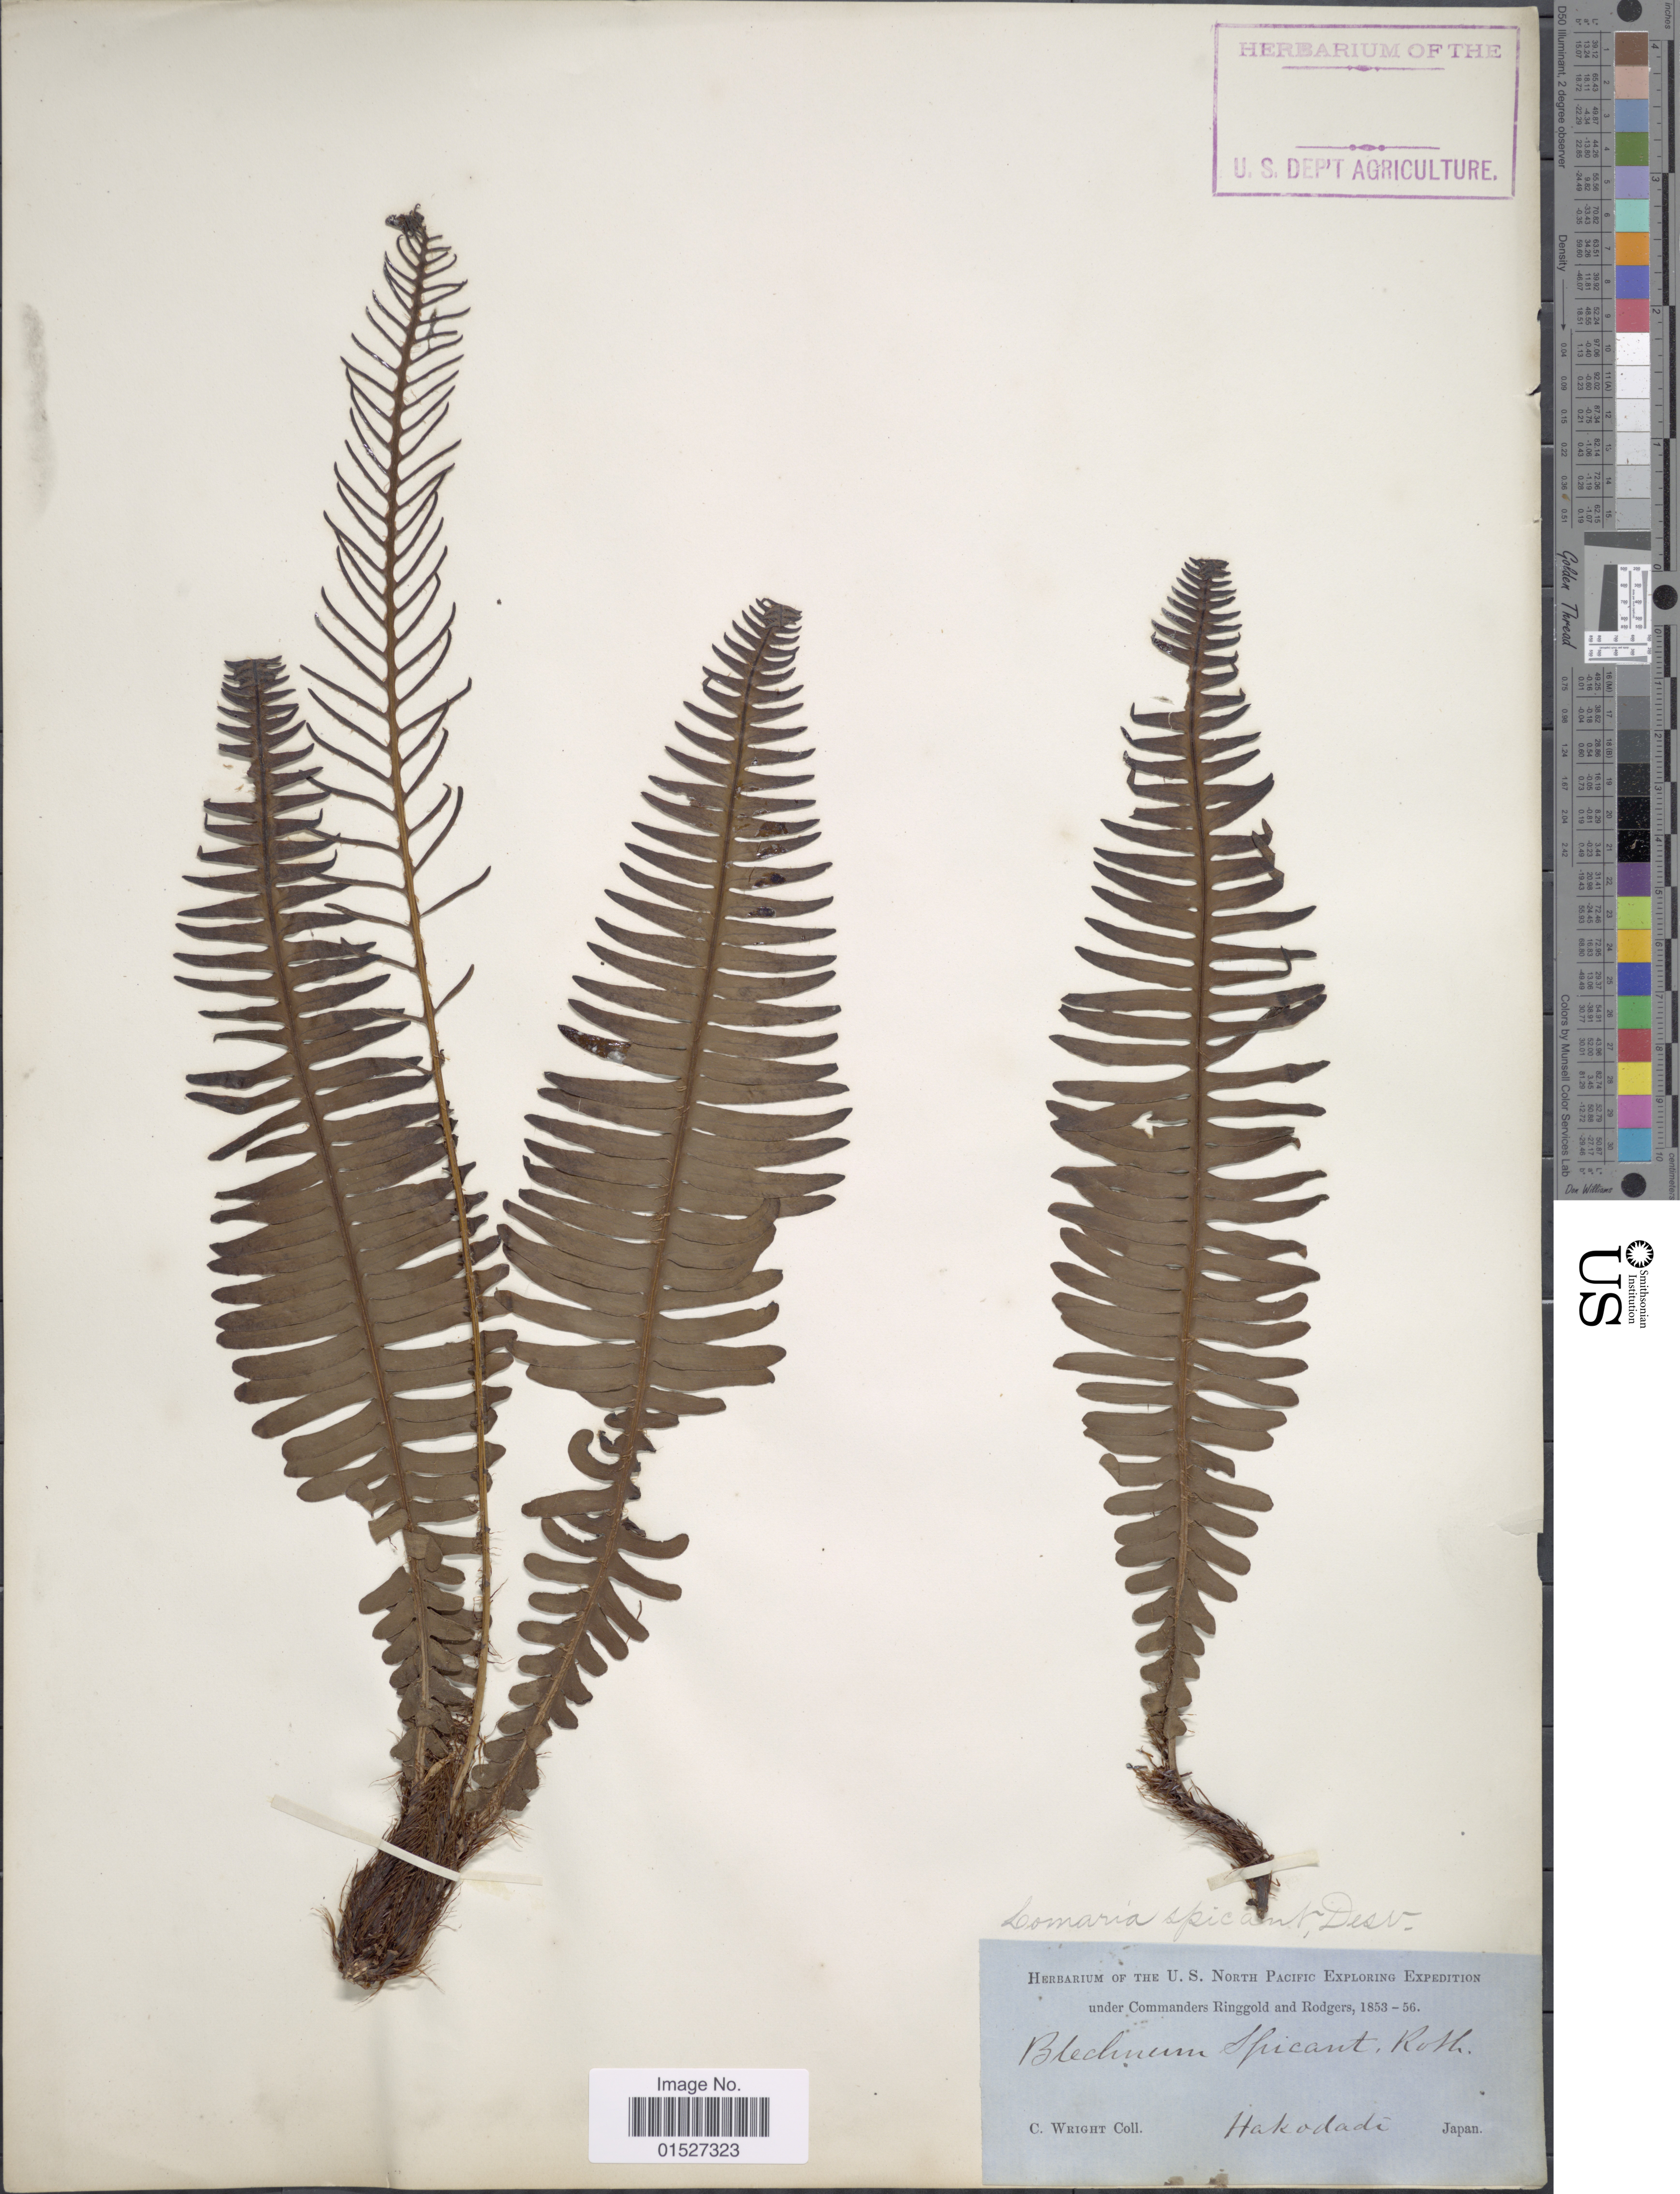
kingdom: Plantae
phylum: Tracheophyta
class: Polypodiopsida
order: Polypodiales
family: Blechnaceae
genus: Blechnum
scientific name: Blechnum nipponicum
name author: (Kunze) Makino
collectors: C. Wright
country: Japan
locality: Hakodadi.